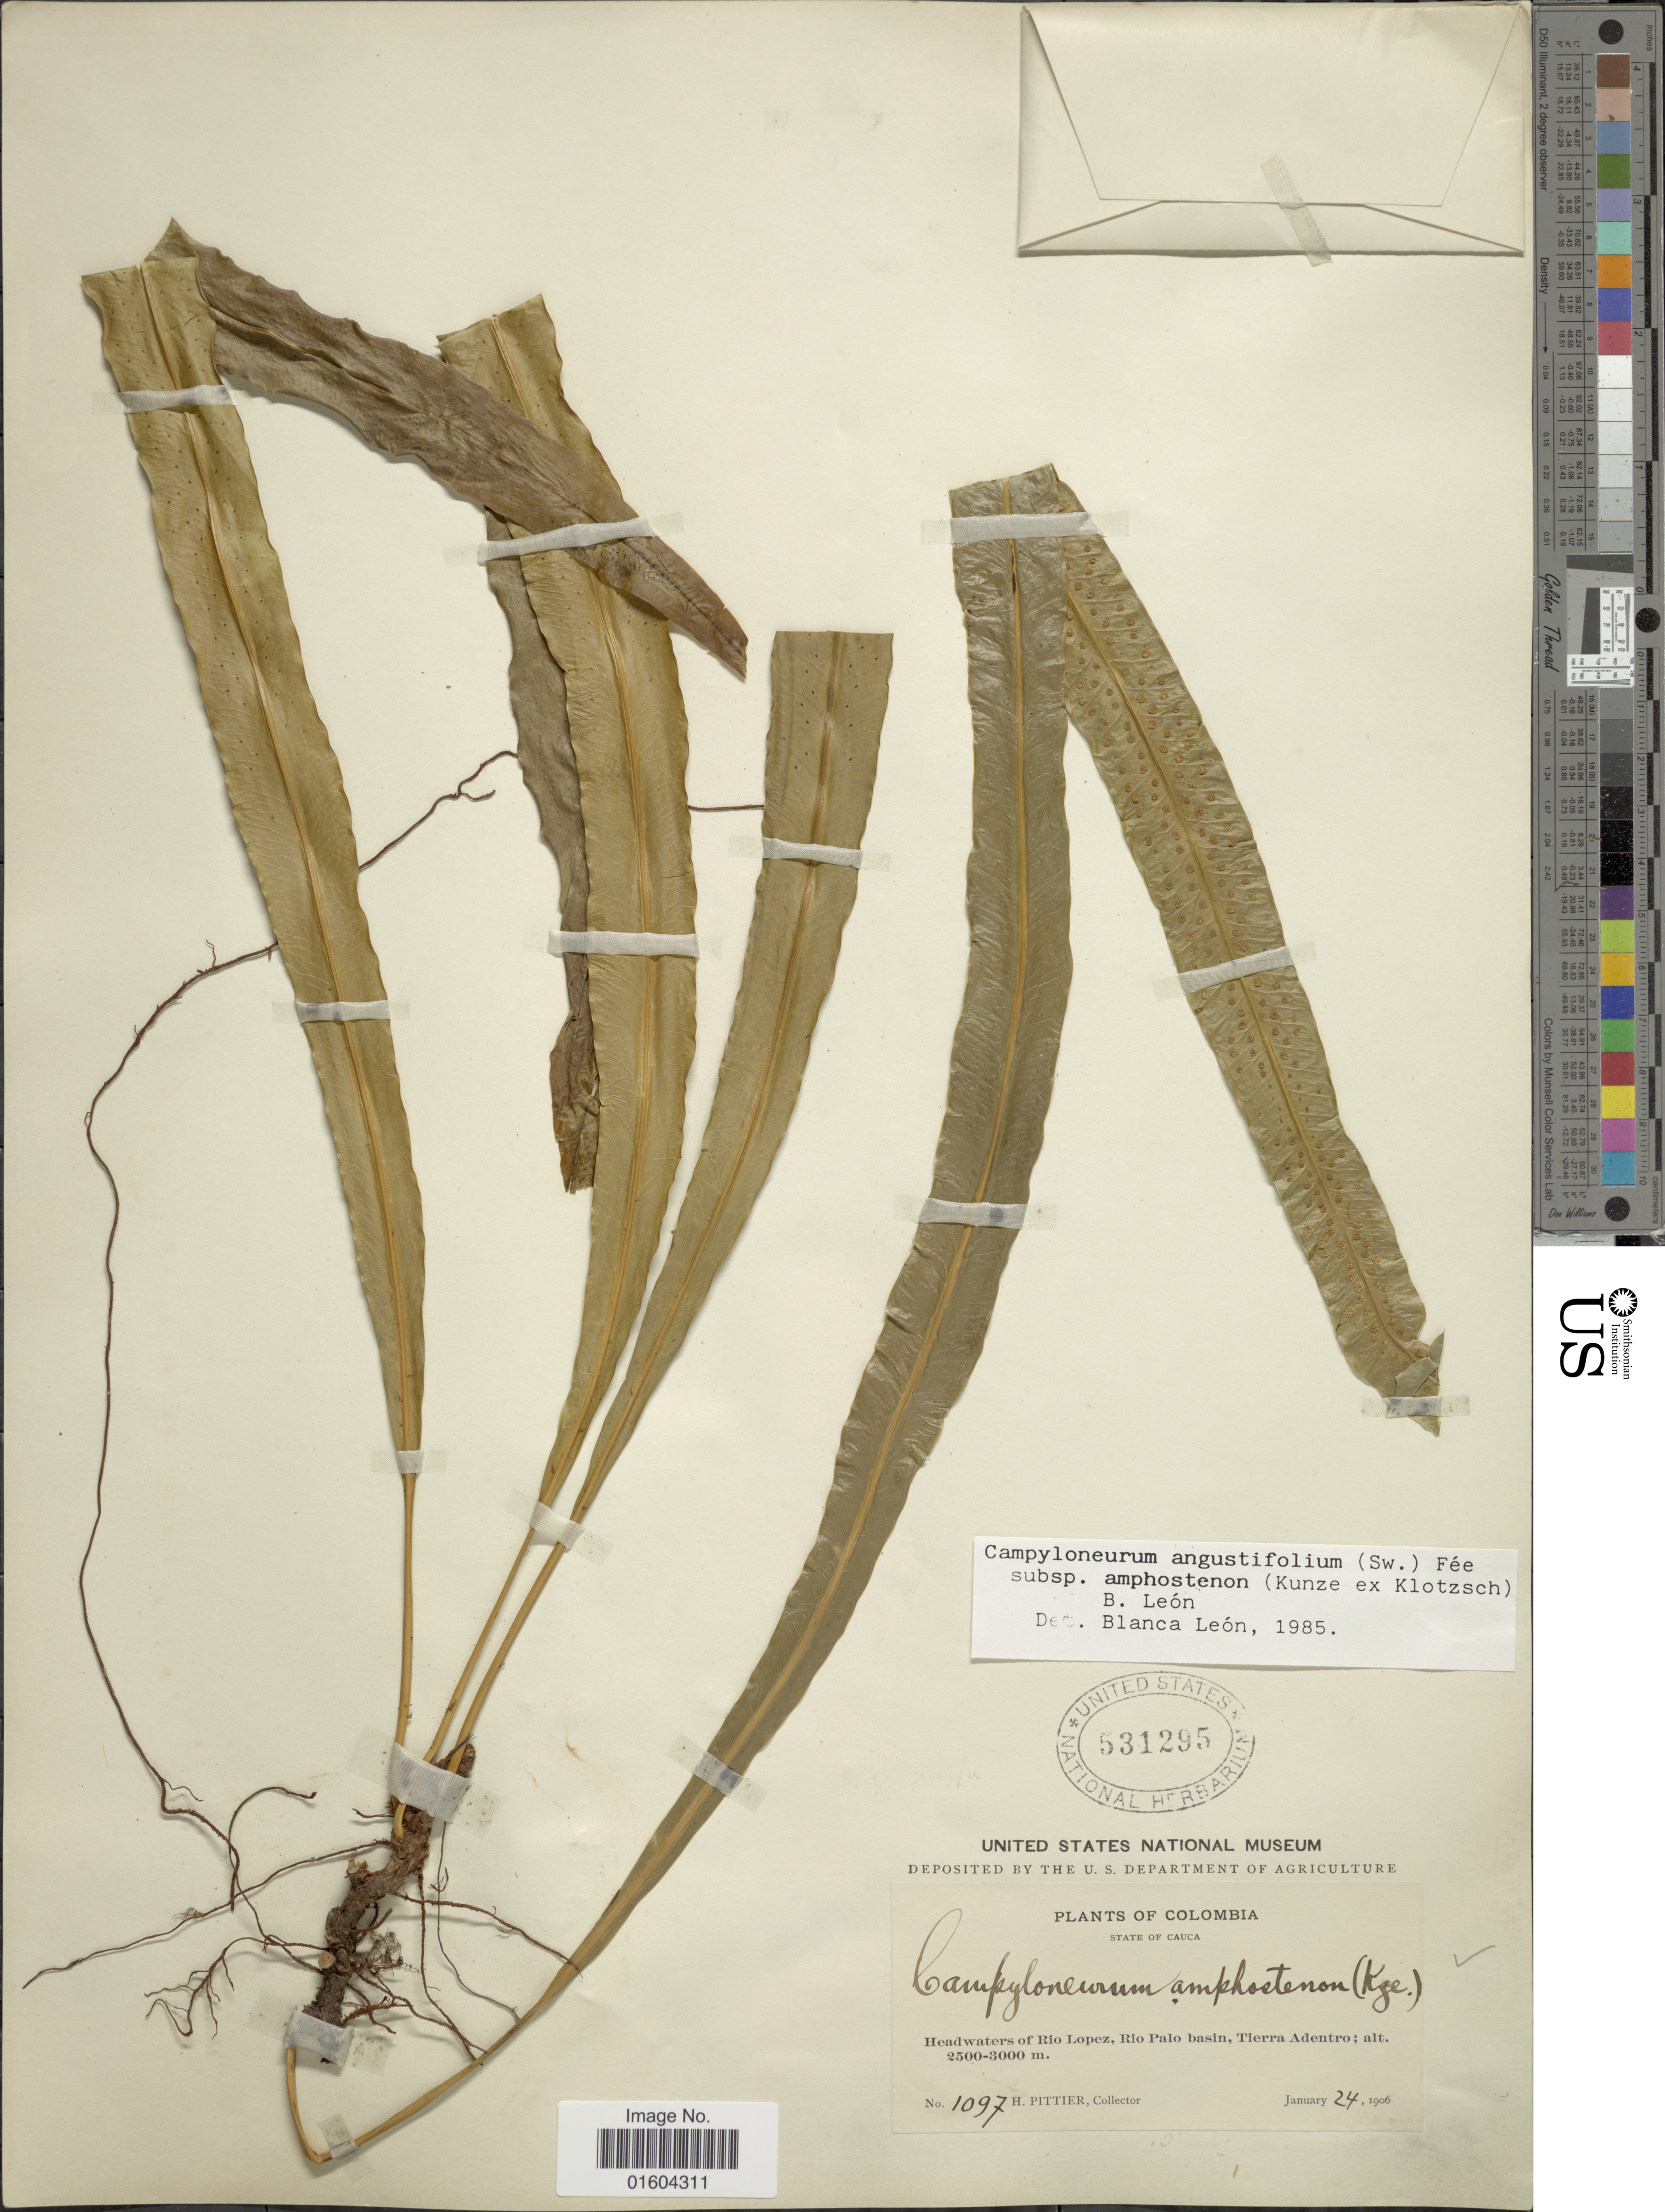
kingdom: Plantae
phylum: Tracheophyta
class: Polypodiopsida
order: Polypodiales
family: Polypodiaceae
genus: Campyloneurum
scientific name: Campyloneurum densifolium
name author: (Hieron.) Lellinger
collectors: H. F. Pittier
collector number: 1097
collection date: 1906-01-24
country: Colombia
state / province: Cauca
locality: State of Cauca. Headwaters of Rio Lopez, Rio Palo basin, Tierra Adentro.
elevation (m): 2500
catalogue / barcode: US 531295